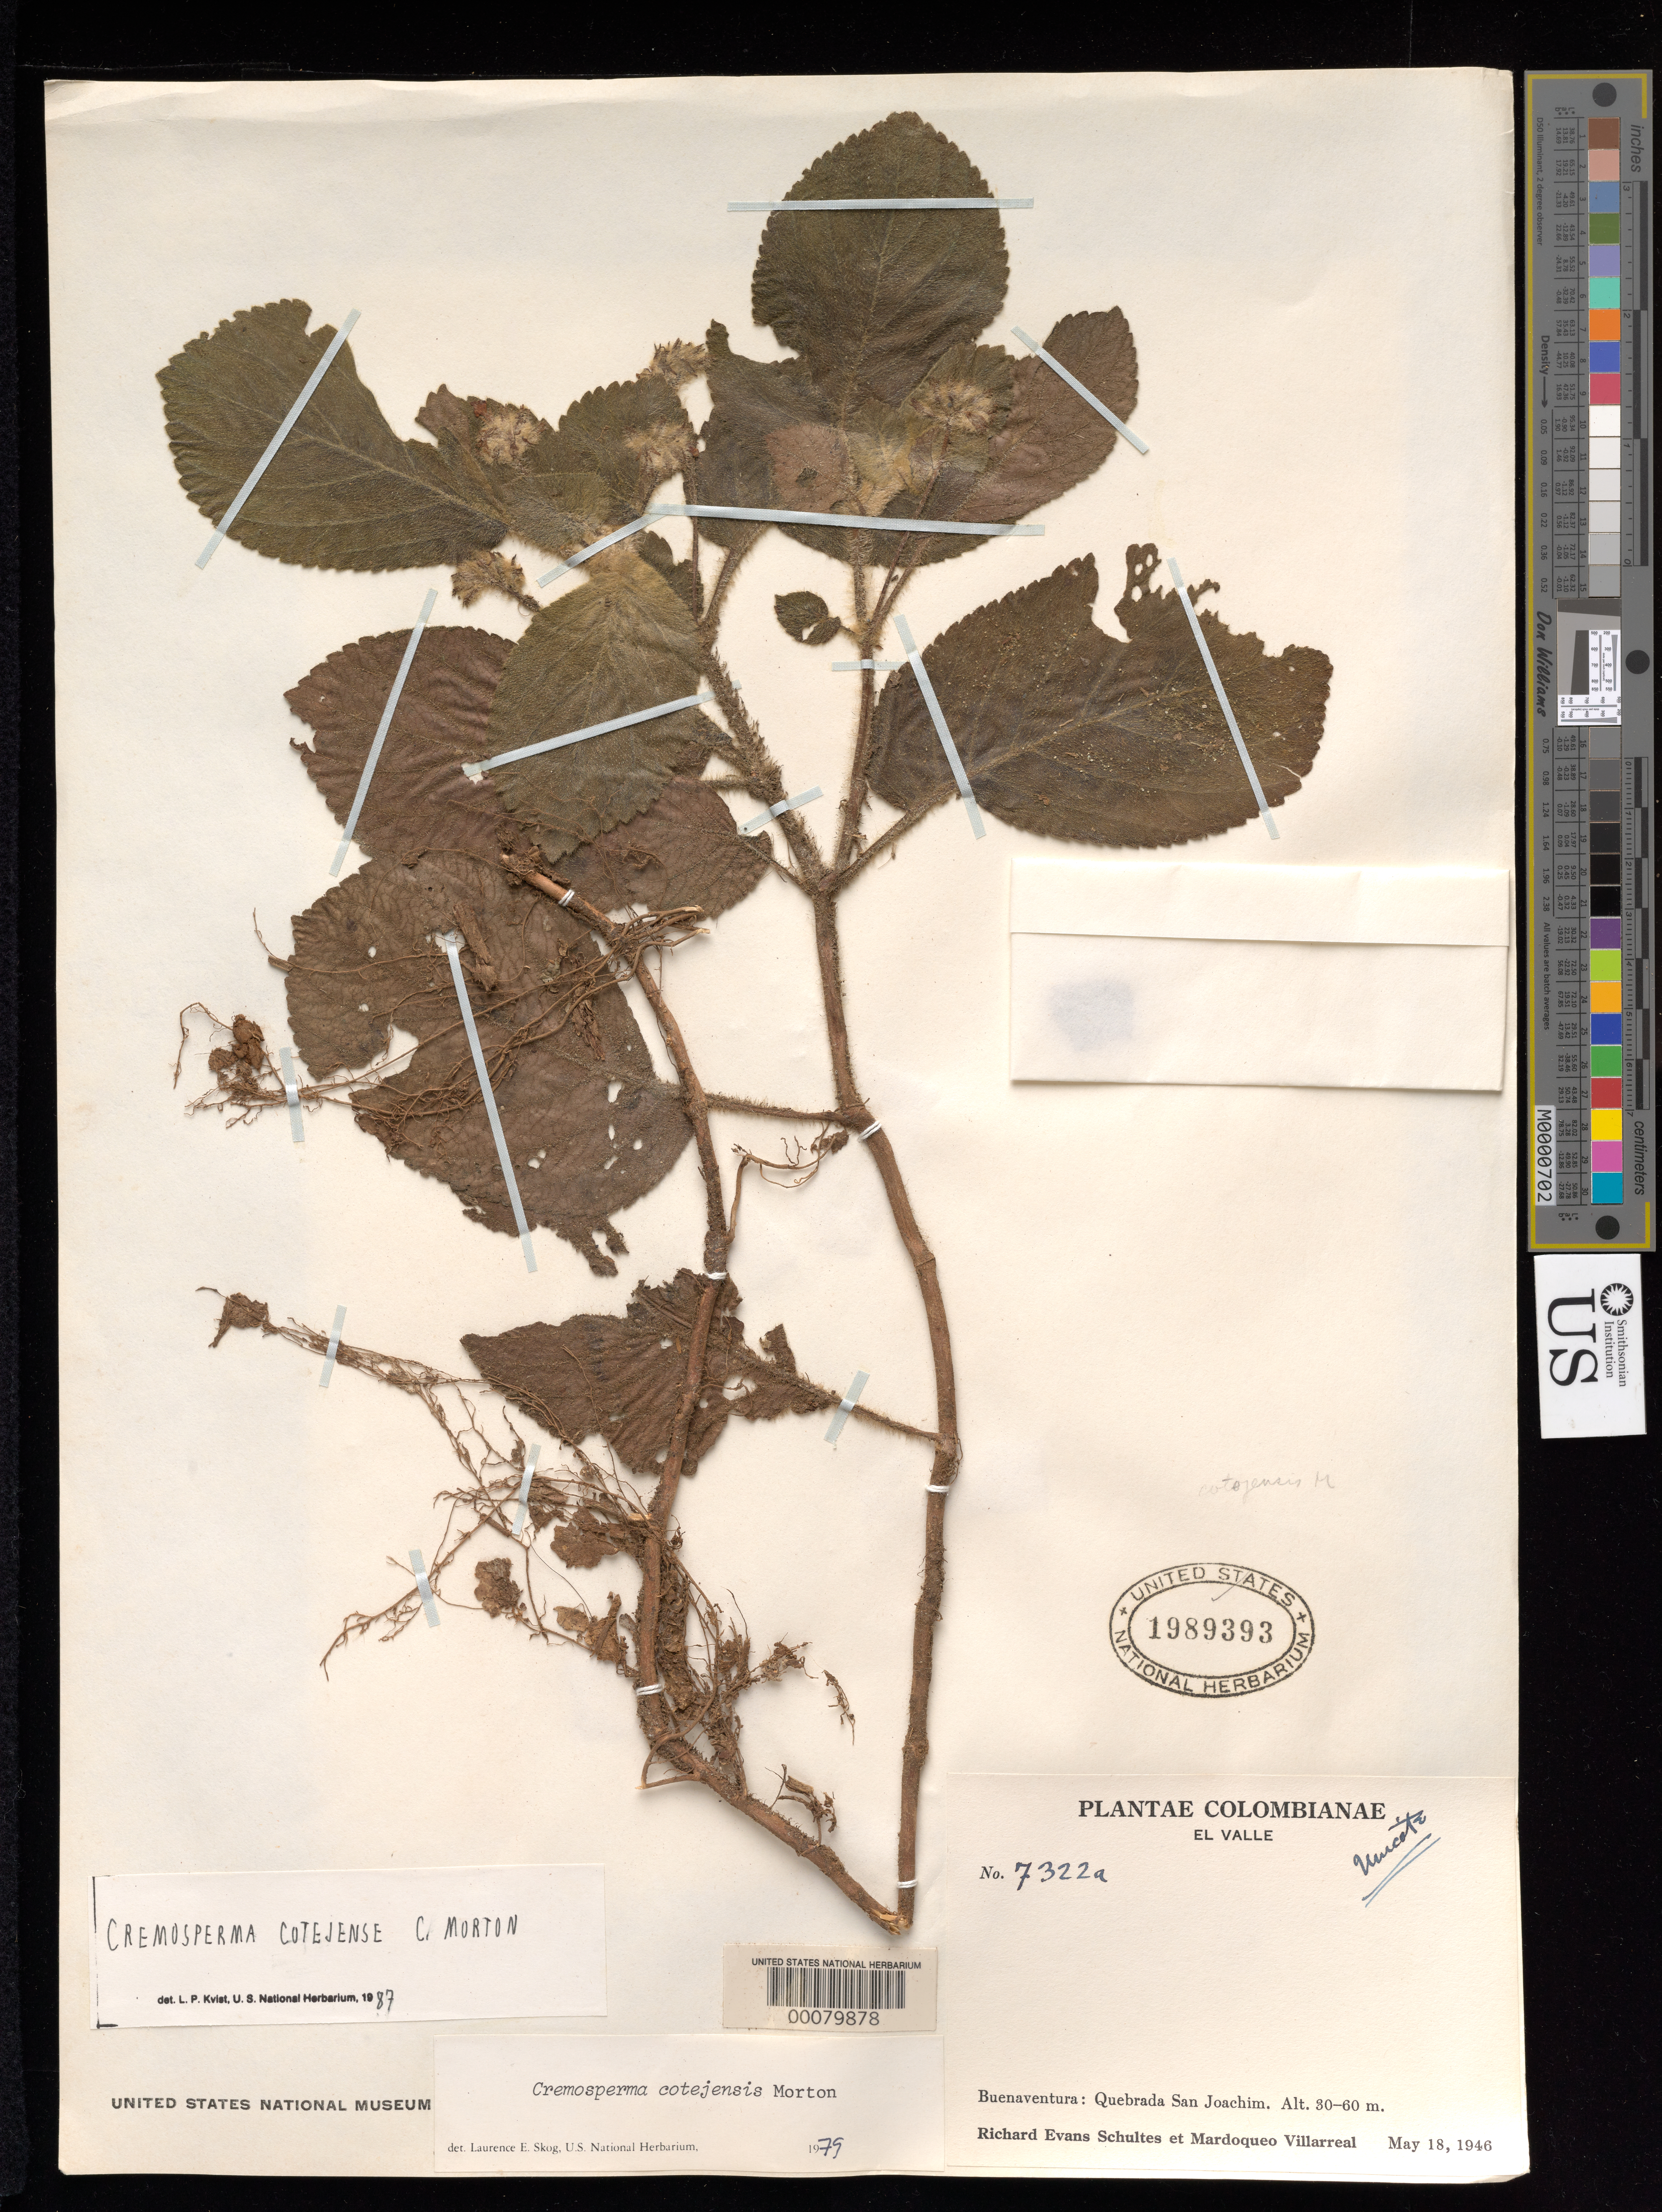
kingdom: Plantae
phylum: Tracheophyta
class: Magnoliopsida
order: Lamiales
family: Gesneriaceae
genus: Cremosperma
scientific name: Cremosperma cotejense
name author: C.V. Morton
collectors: R. E. Schultes & M. Villarreal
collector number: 7322 A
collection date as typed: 18 May 1946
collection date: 1946-05-18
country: Colombia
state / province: Valle del Cauca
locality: Buenaventura, Quebrada San Joachim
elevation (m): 30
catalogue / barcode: US 1989393